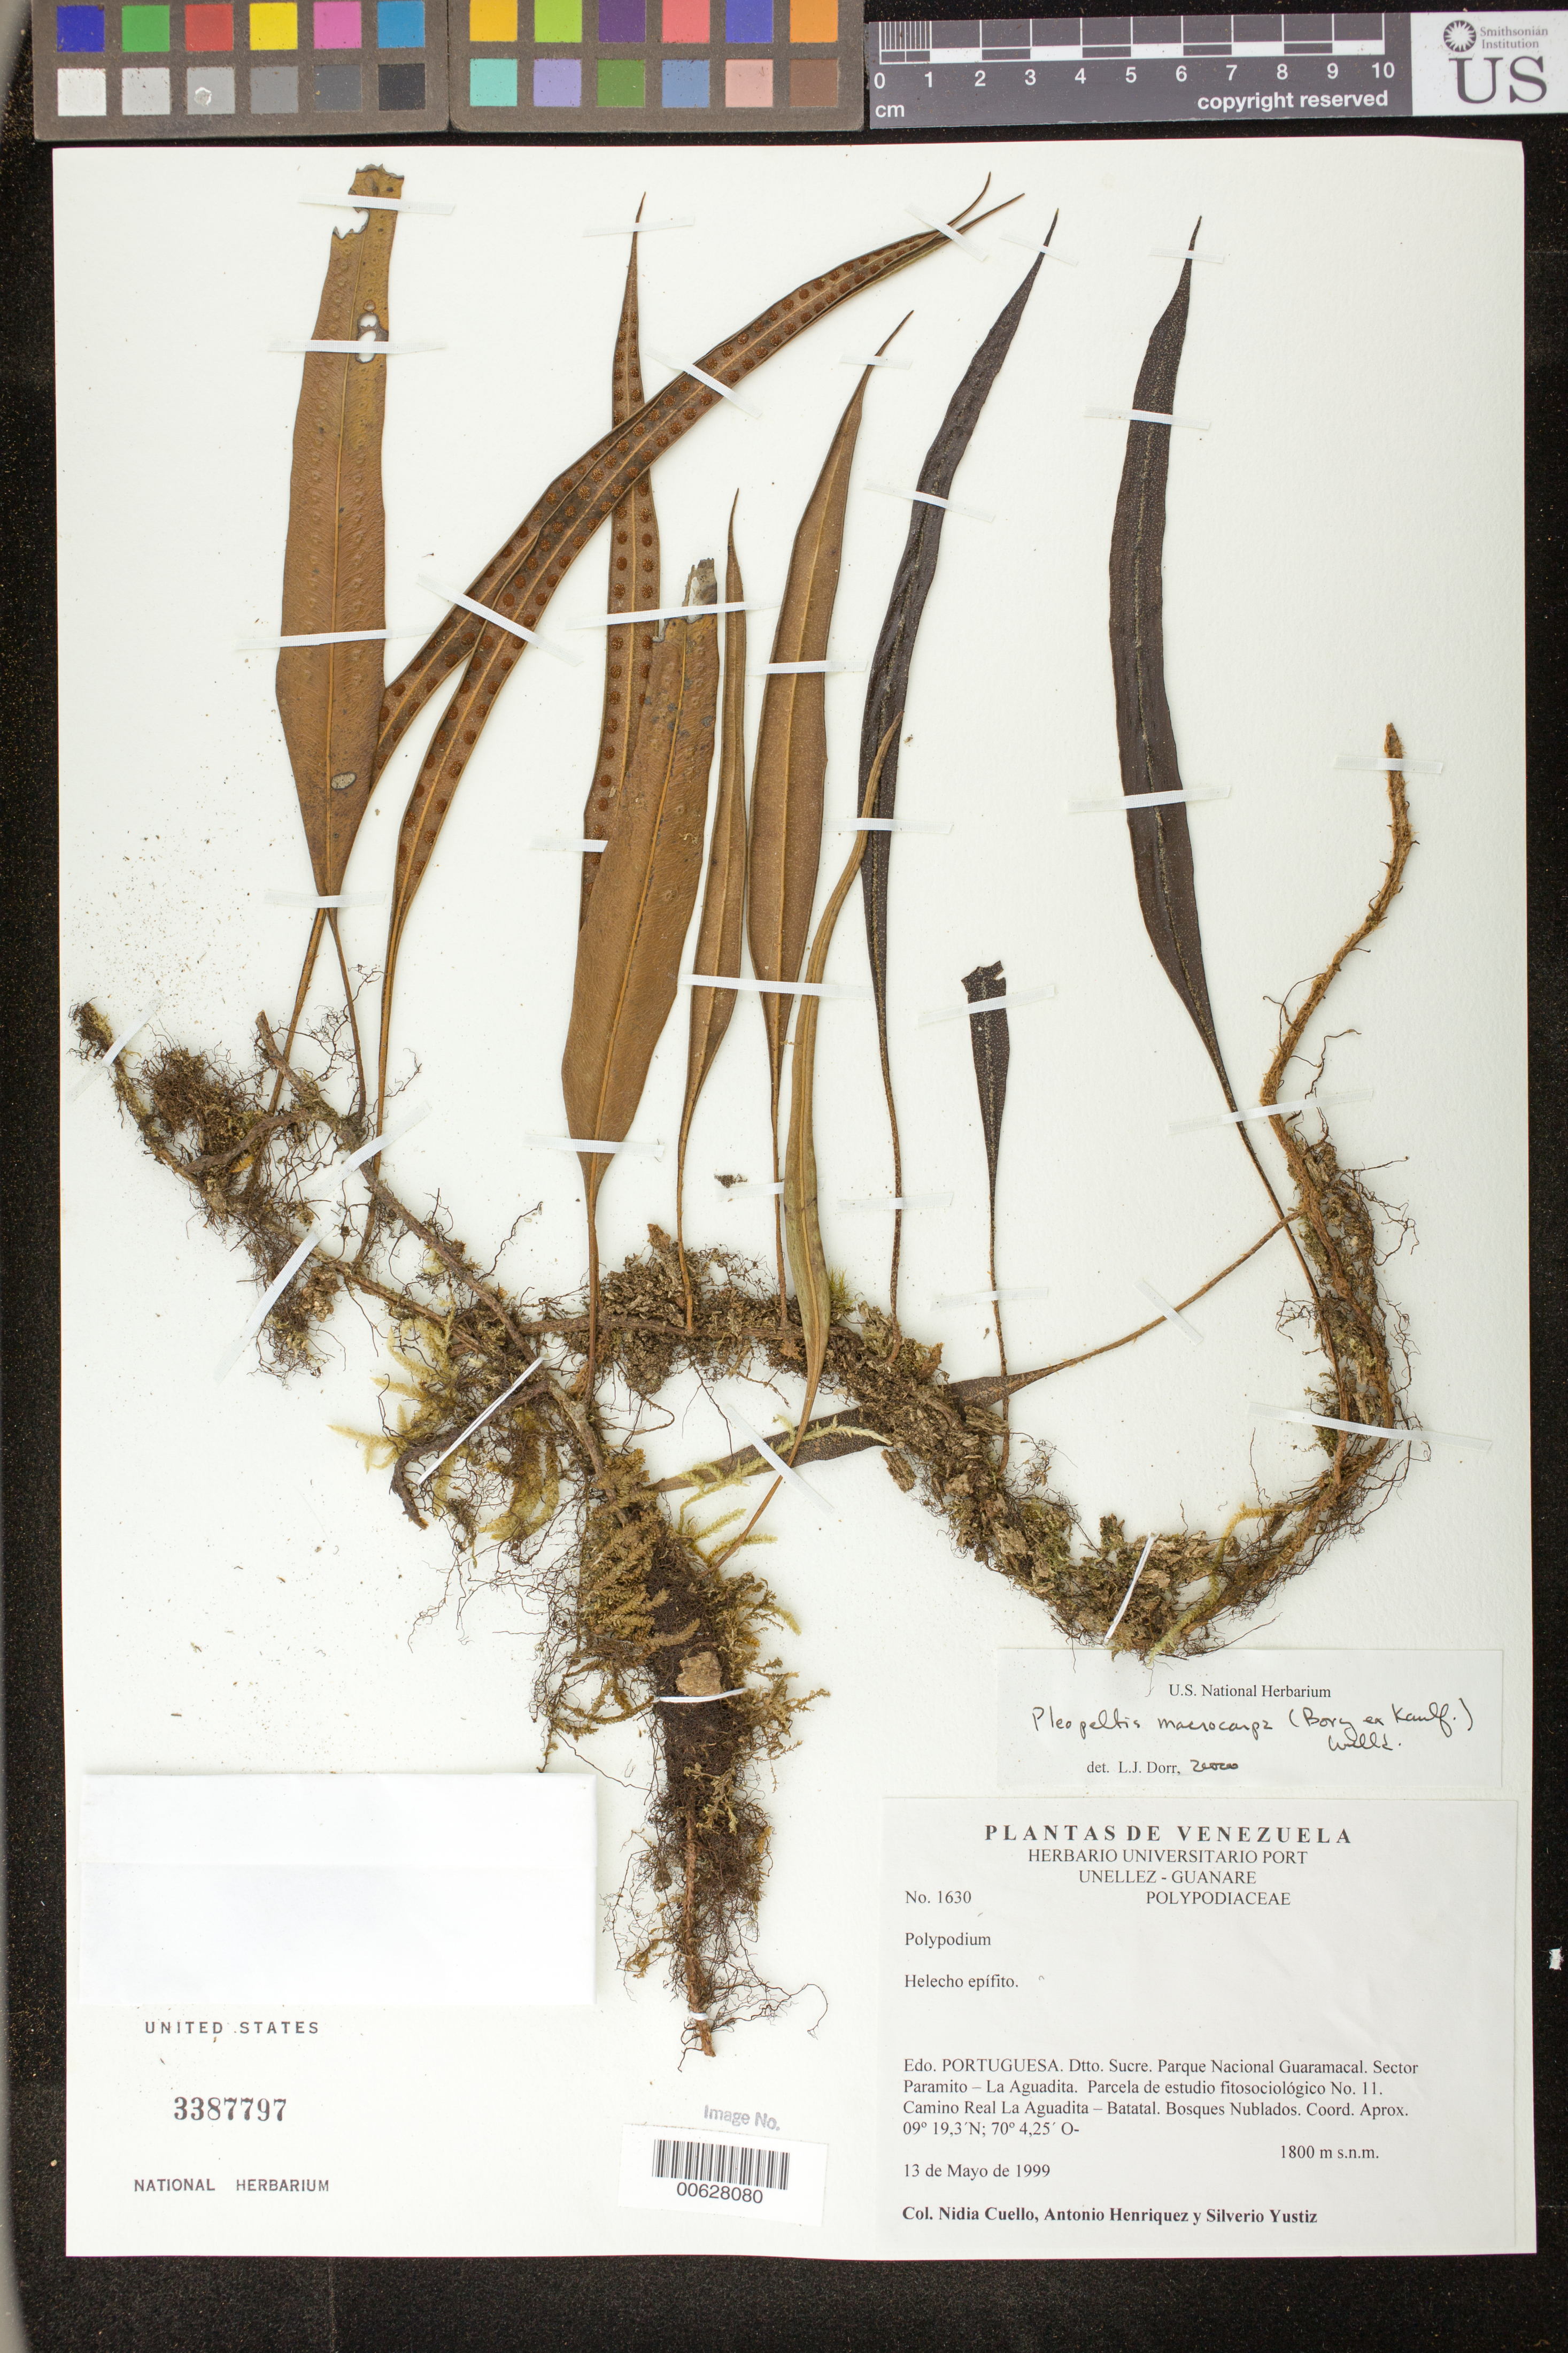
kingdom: Plantae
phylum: Tracheophyta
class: Polypodiopsida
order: Polypodiales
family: Polypodiaceae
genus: Pleopeltis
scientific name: Pleopeltis macrocarpa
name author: (Bory ex Willd.) Kaulf.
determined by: Dorr, L. J., (BOT), Smithsonian Institution - National Museum of Natural History (UNITED STATES)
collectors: N. L. Cuello, A. Henríquez & S. Yustiz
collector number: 1630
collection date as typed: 13 May 1999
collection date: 1999-05-13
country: Venezuela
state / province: Portuguesa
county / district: Sucre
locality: Parque Nacional Guaramacal. Sector Paramito - La Aguadita. Camino Real Paramito - Batatal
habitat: Bosques nublados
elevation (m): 1800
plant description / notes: PORT, US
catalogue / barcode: US 3387797